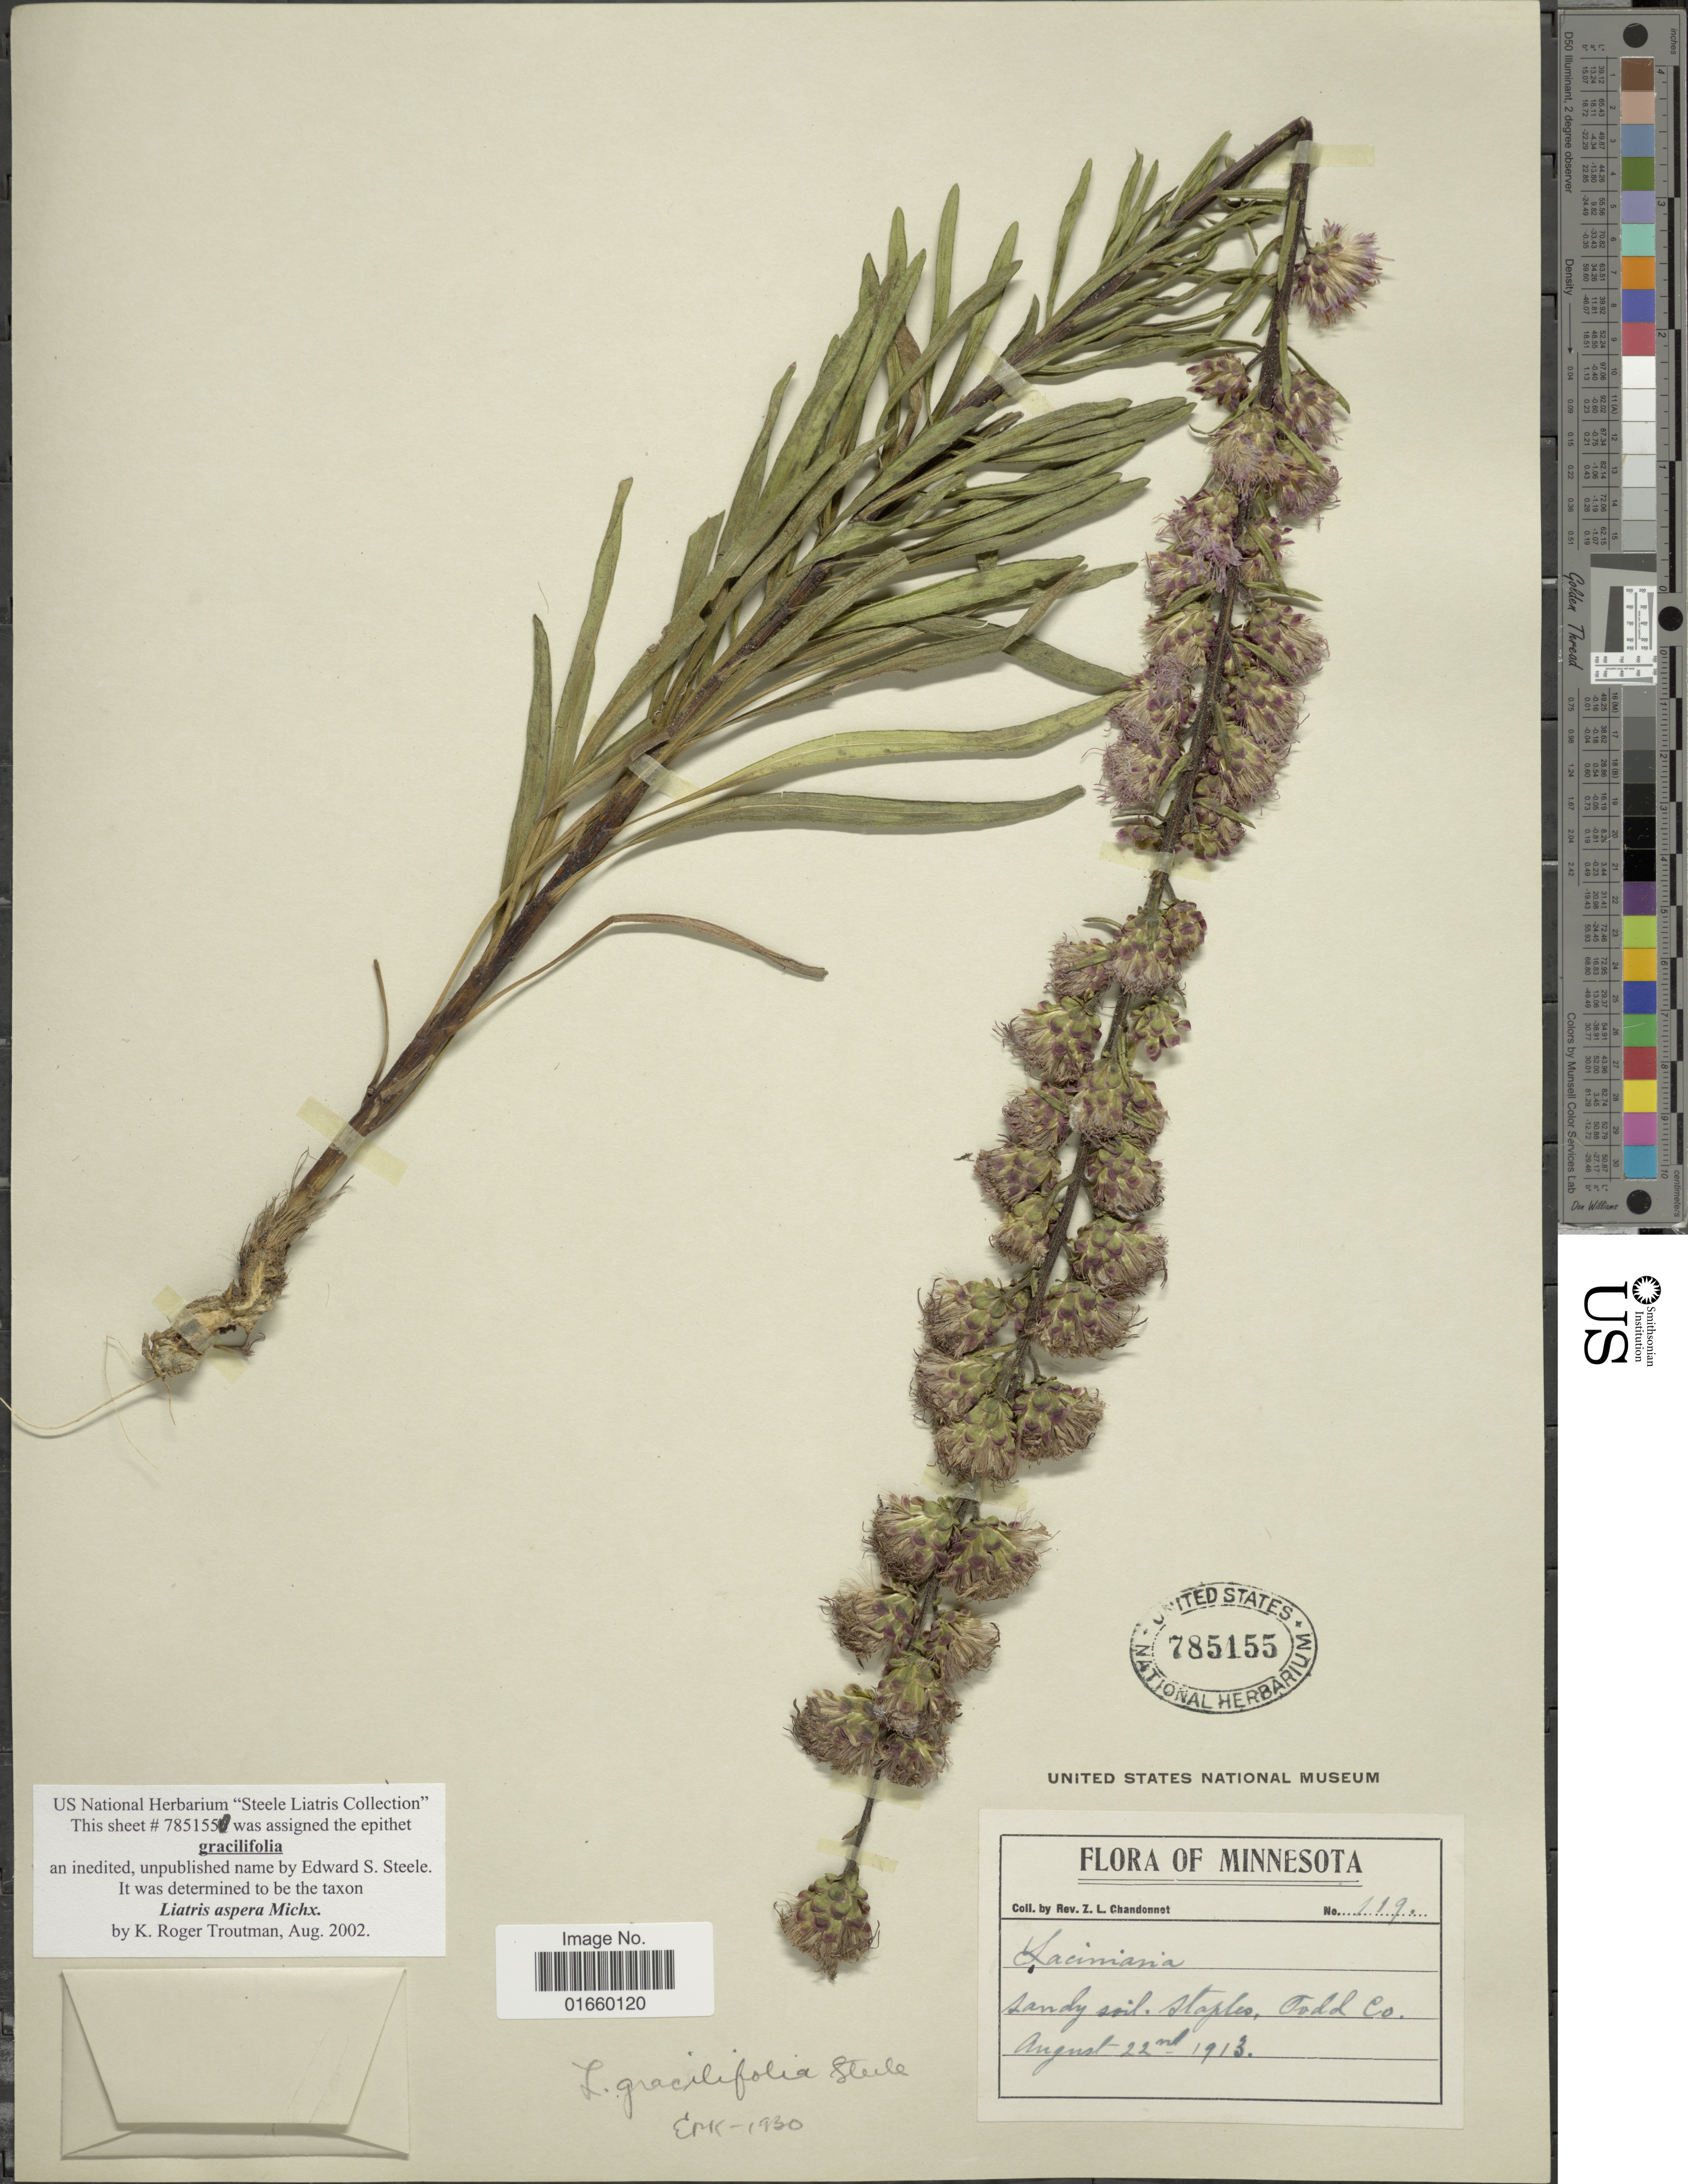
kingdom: Plantae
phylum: Tracheophyta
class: Magnoliopsida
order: Asterales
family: Asteraceae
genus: Liatris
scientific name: Liatris aspera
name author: Michx.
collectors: Z. Chandonnet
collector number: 119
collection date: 1913-08-22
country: United States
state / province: Minnesota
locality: Staples, Todd Co.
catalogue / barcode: US 785155